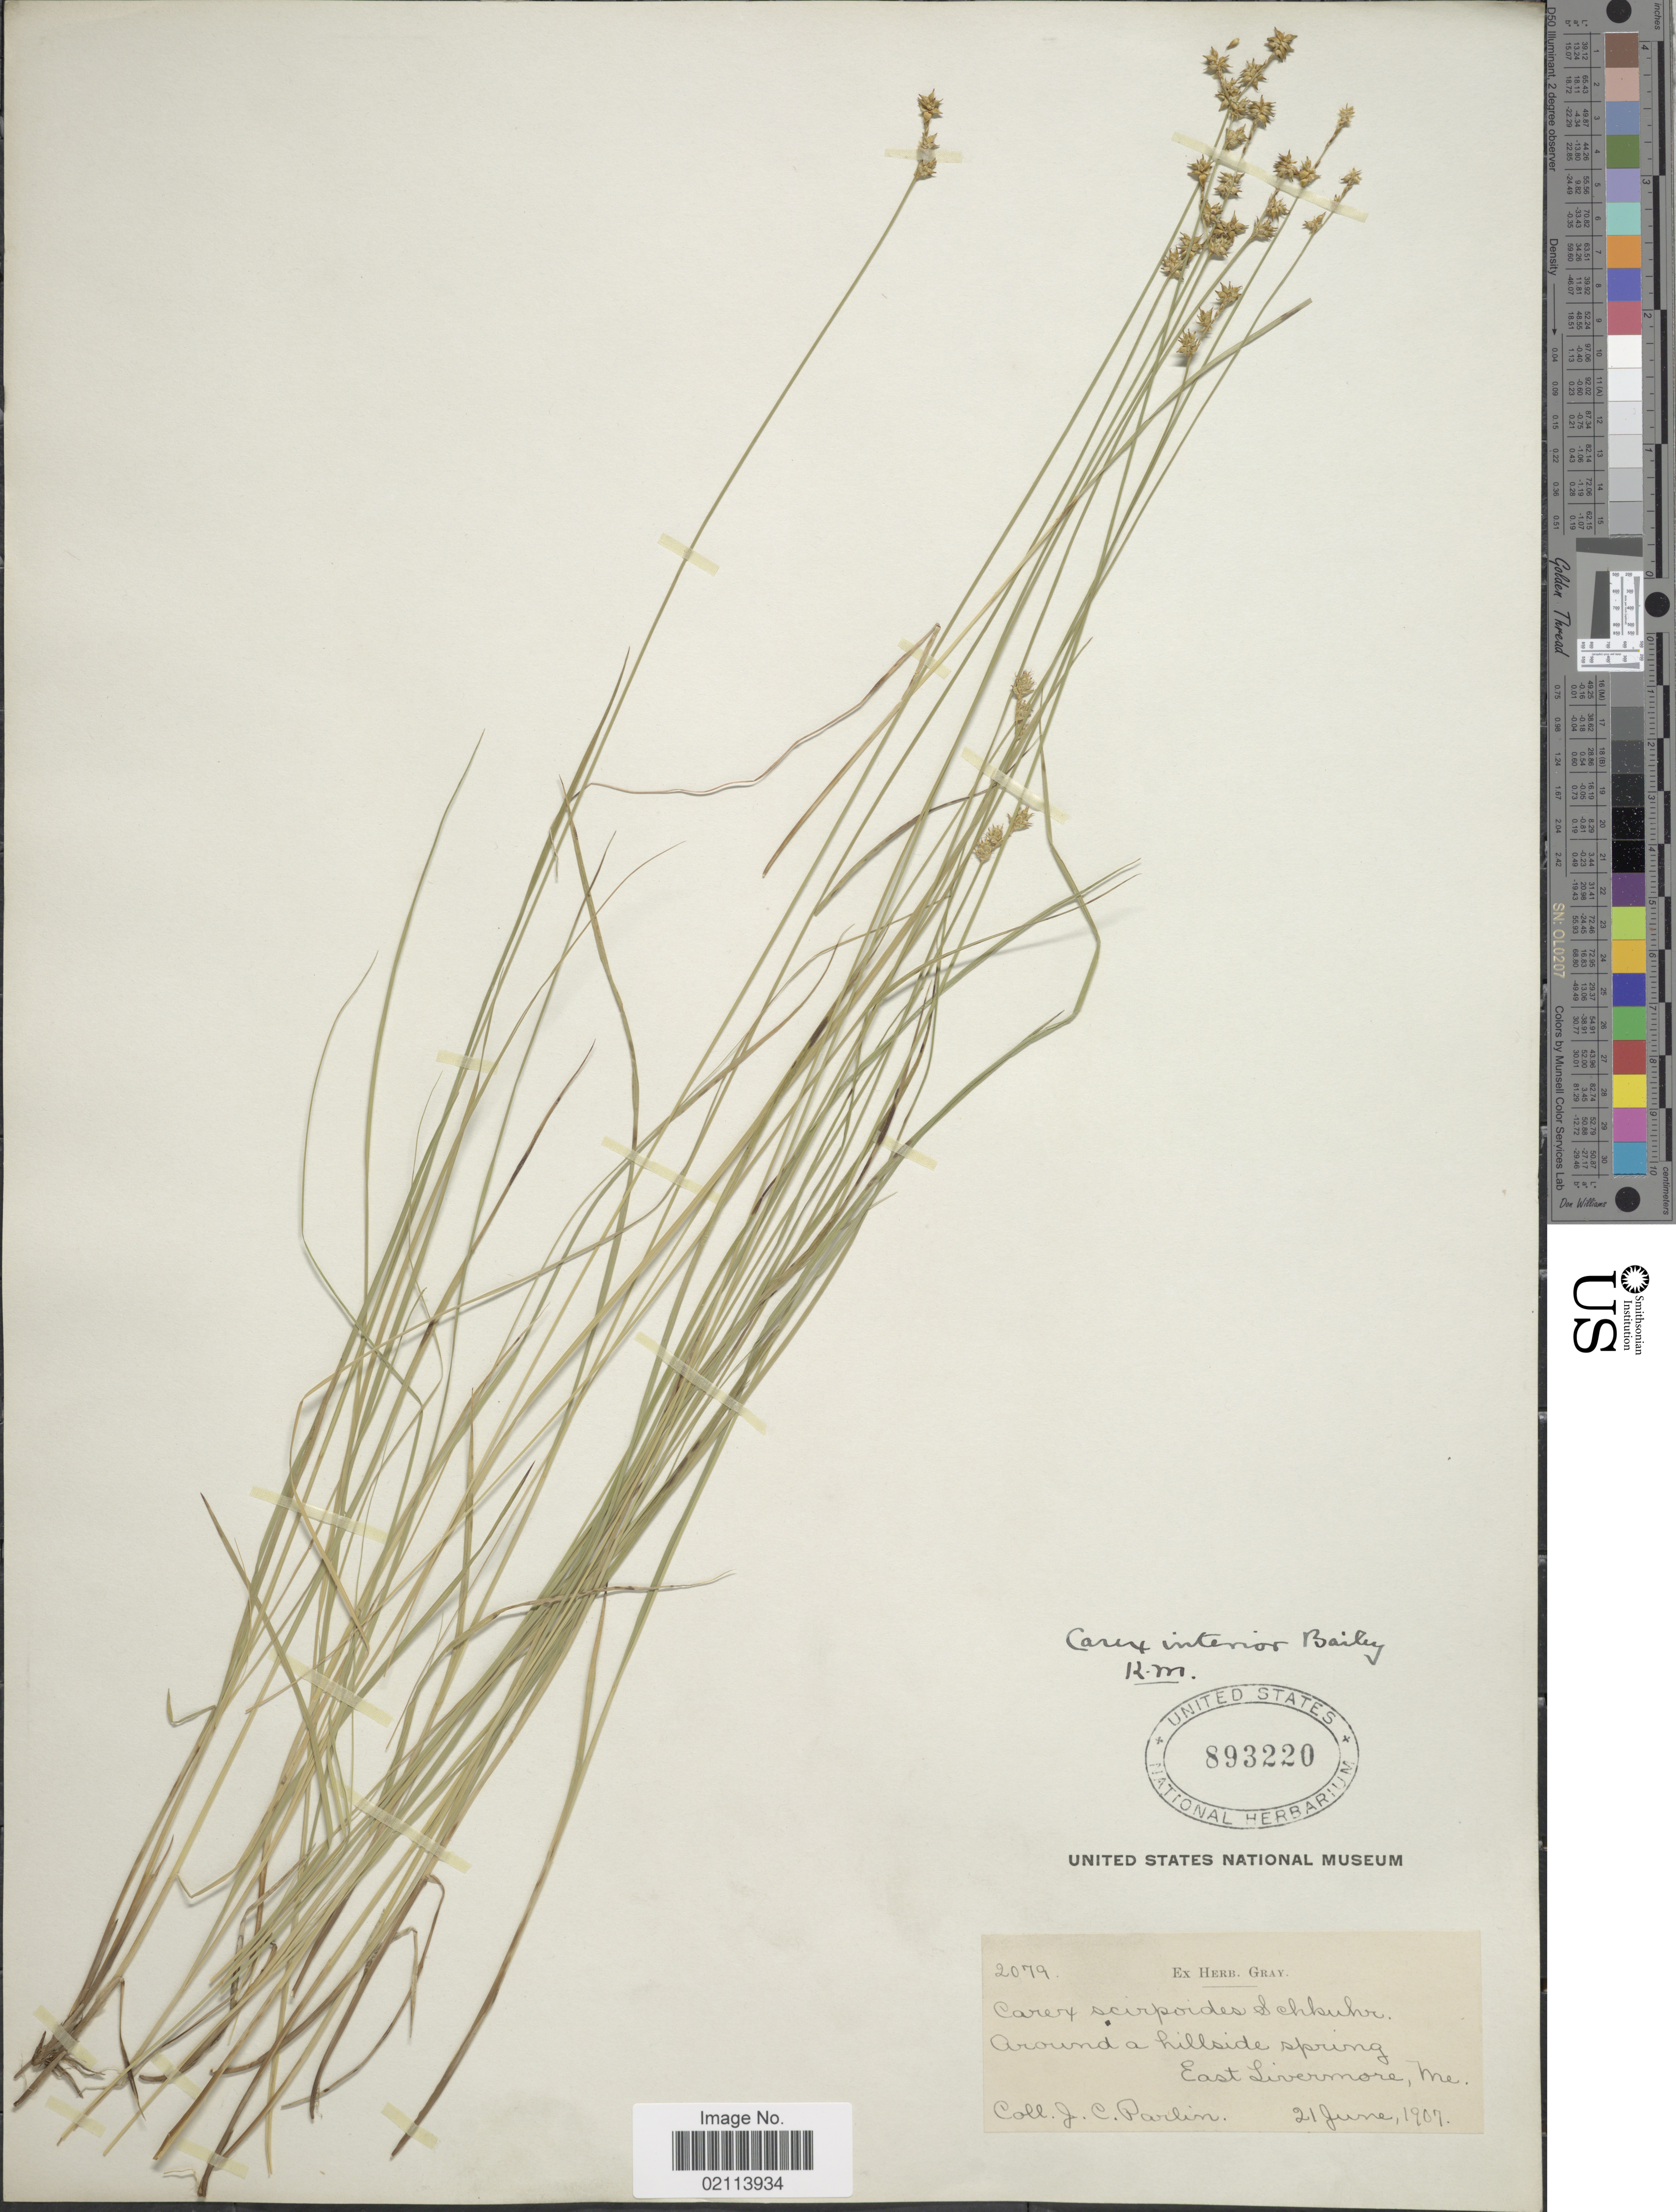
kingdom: Plantae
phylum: Tracheophyta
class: Liliopsida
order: Poales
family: Cyperaceae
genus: Carex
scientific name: Carex interior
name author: L.H. Bailey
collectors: J. Parlin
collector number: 2079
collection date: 1907-06-21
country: United States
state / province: Maine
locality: Around a hillside spring, East Livermore.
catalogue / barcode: US 893220